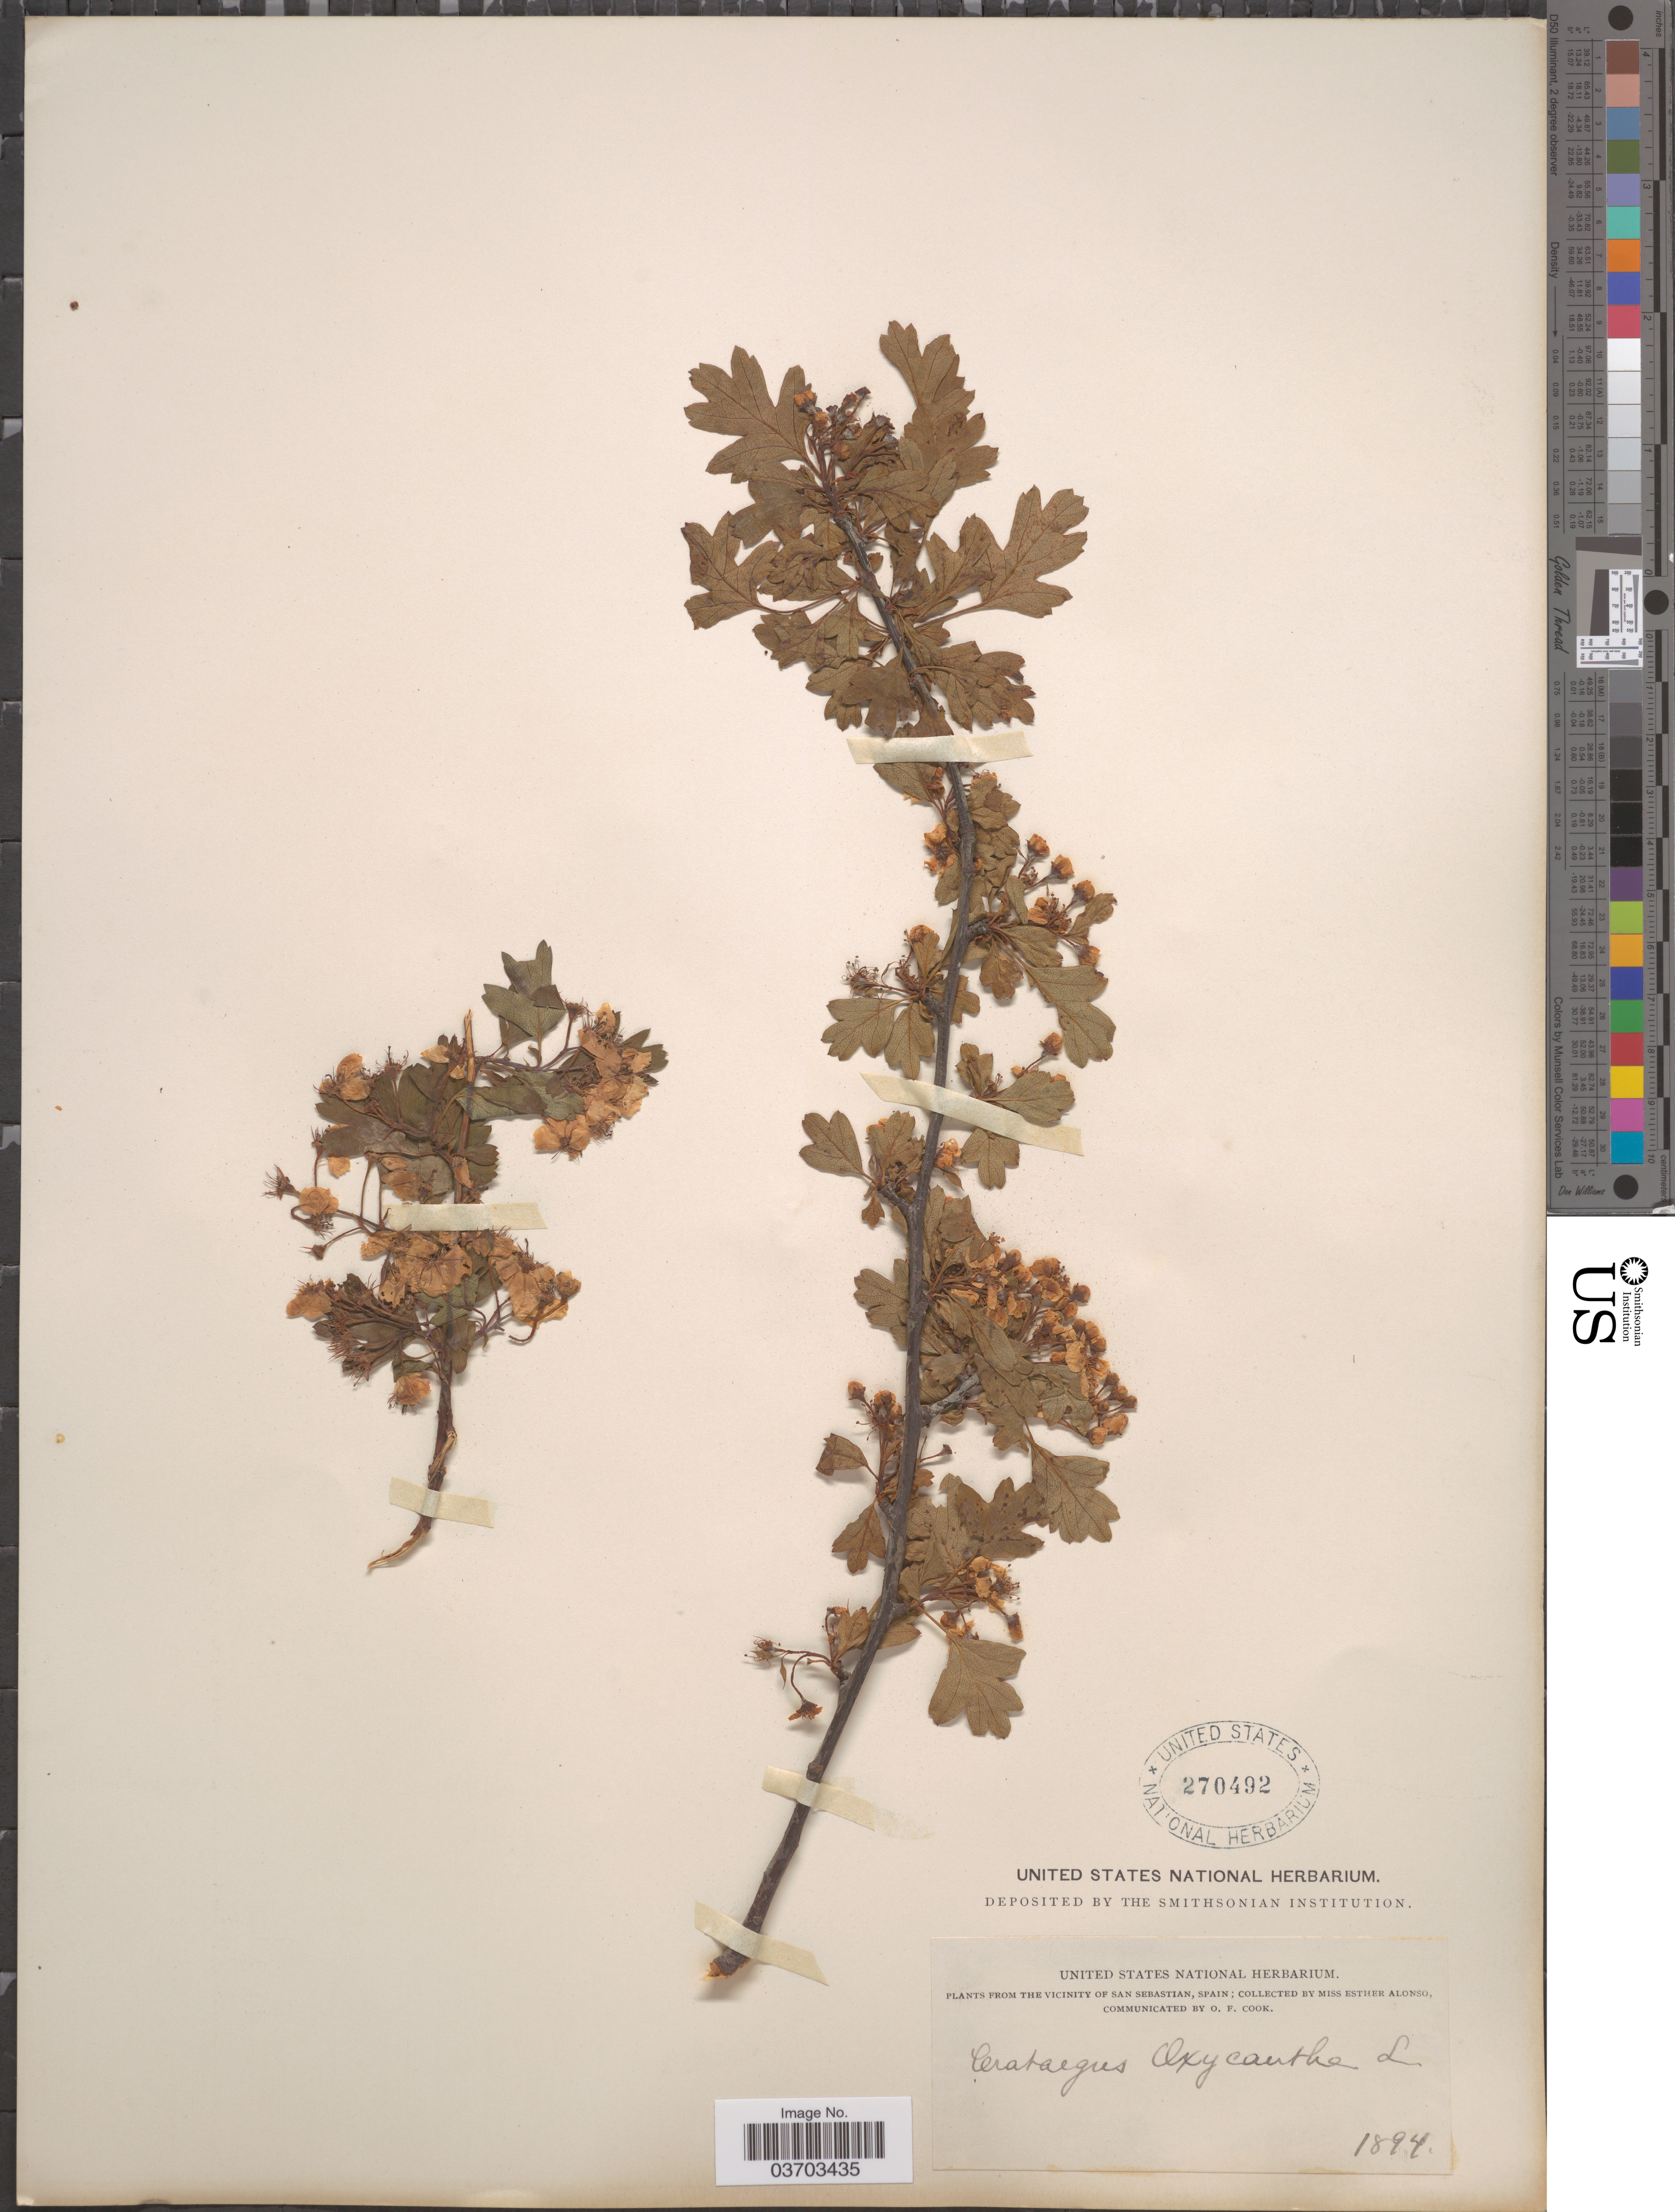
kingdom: Plantae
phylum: Tracheophyta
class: Magnoliopsida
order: Rosales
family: Rosaceae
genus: Crataegus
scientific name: Crataegus rhipidophylla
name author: Gand.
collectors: E. Alonso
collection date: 1894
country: Spain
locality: Vicinity of San Sebastian.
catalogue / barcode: US 270492